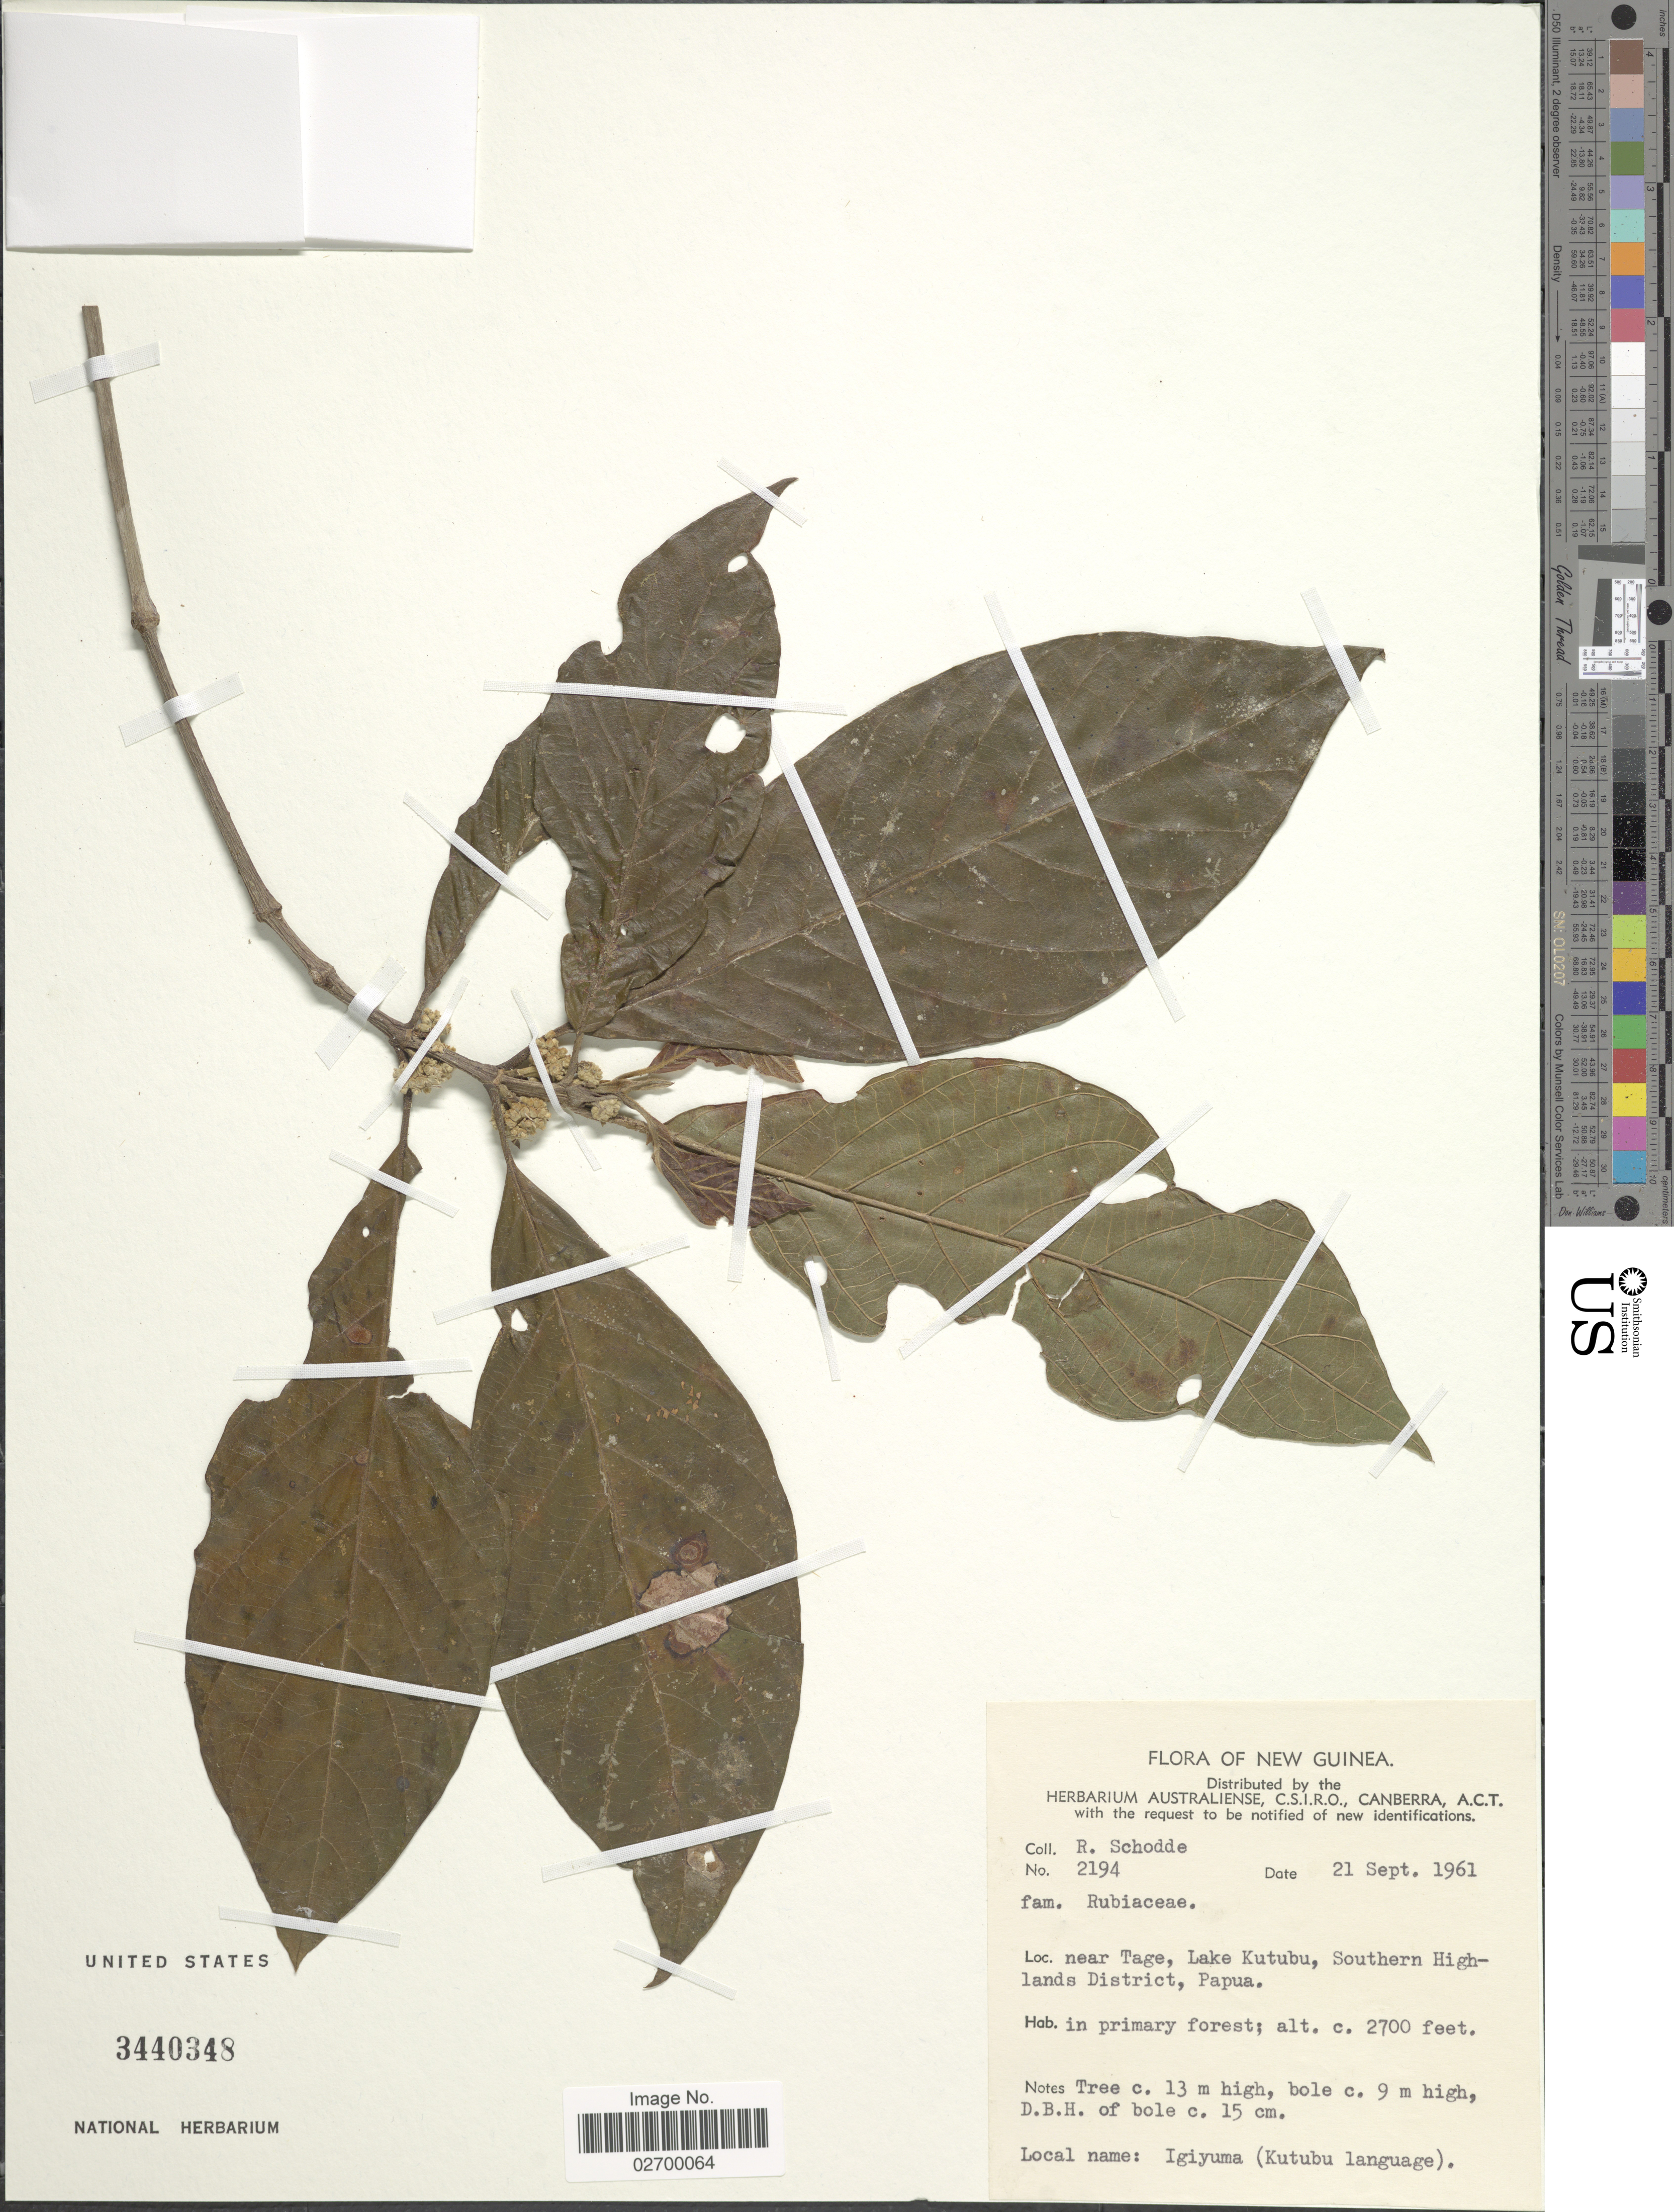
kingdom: Plantae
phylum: Tracheophyta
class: Magnoliopsida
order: Gentianales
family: Rubiaceae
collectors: R. Schodde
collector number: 2194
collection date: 1961-09-21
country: Papua New Guinea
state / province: Southern Highlands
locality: New Guinea. Near Tage, Lake Kutubu, Papua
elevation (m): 823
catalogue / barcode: US 3440348